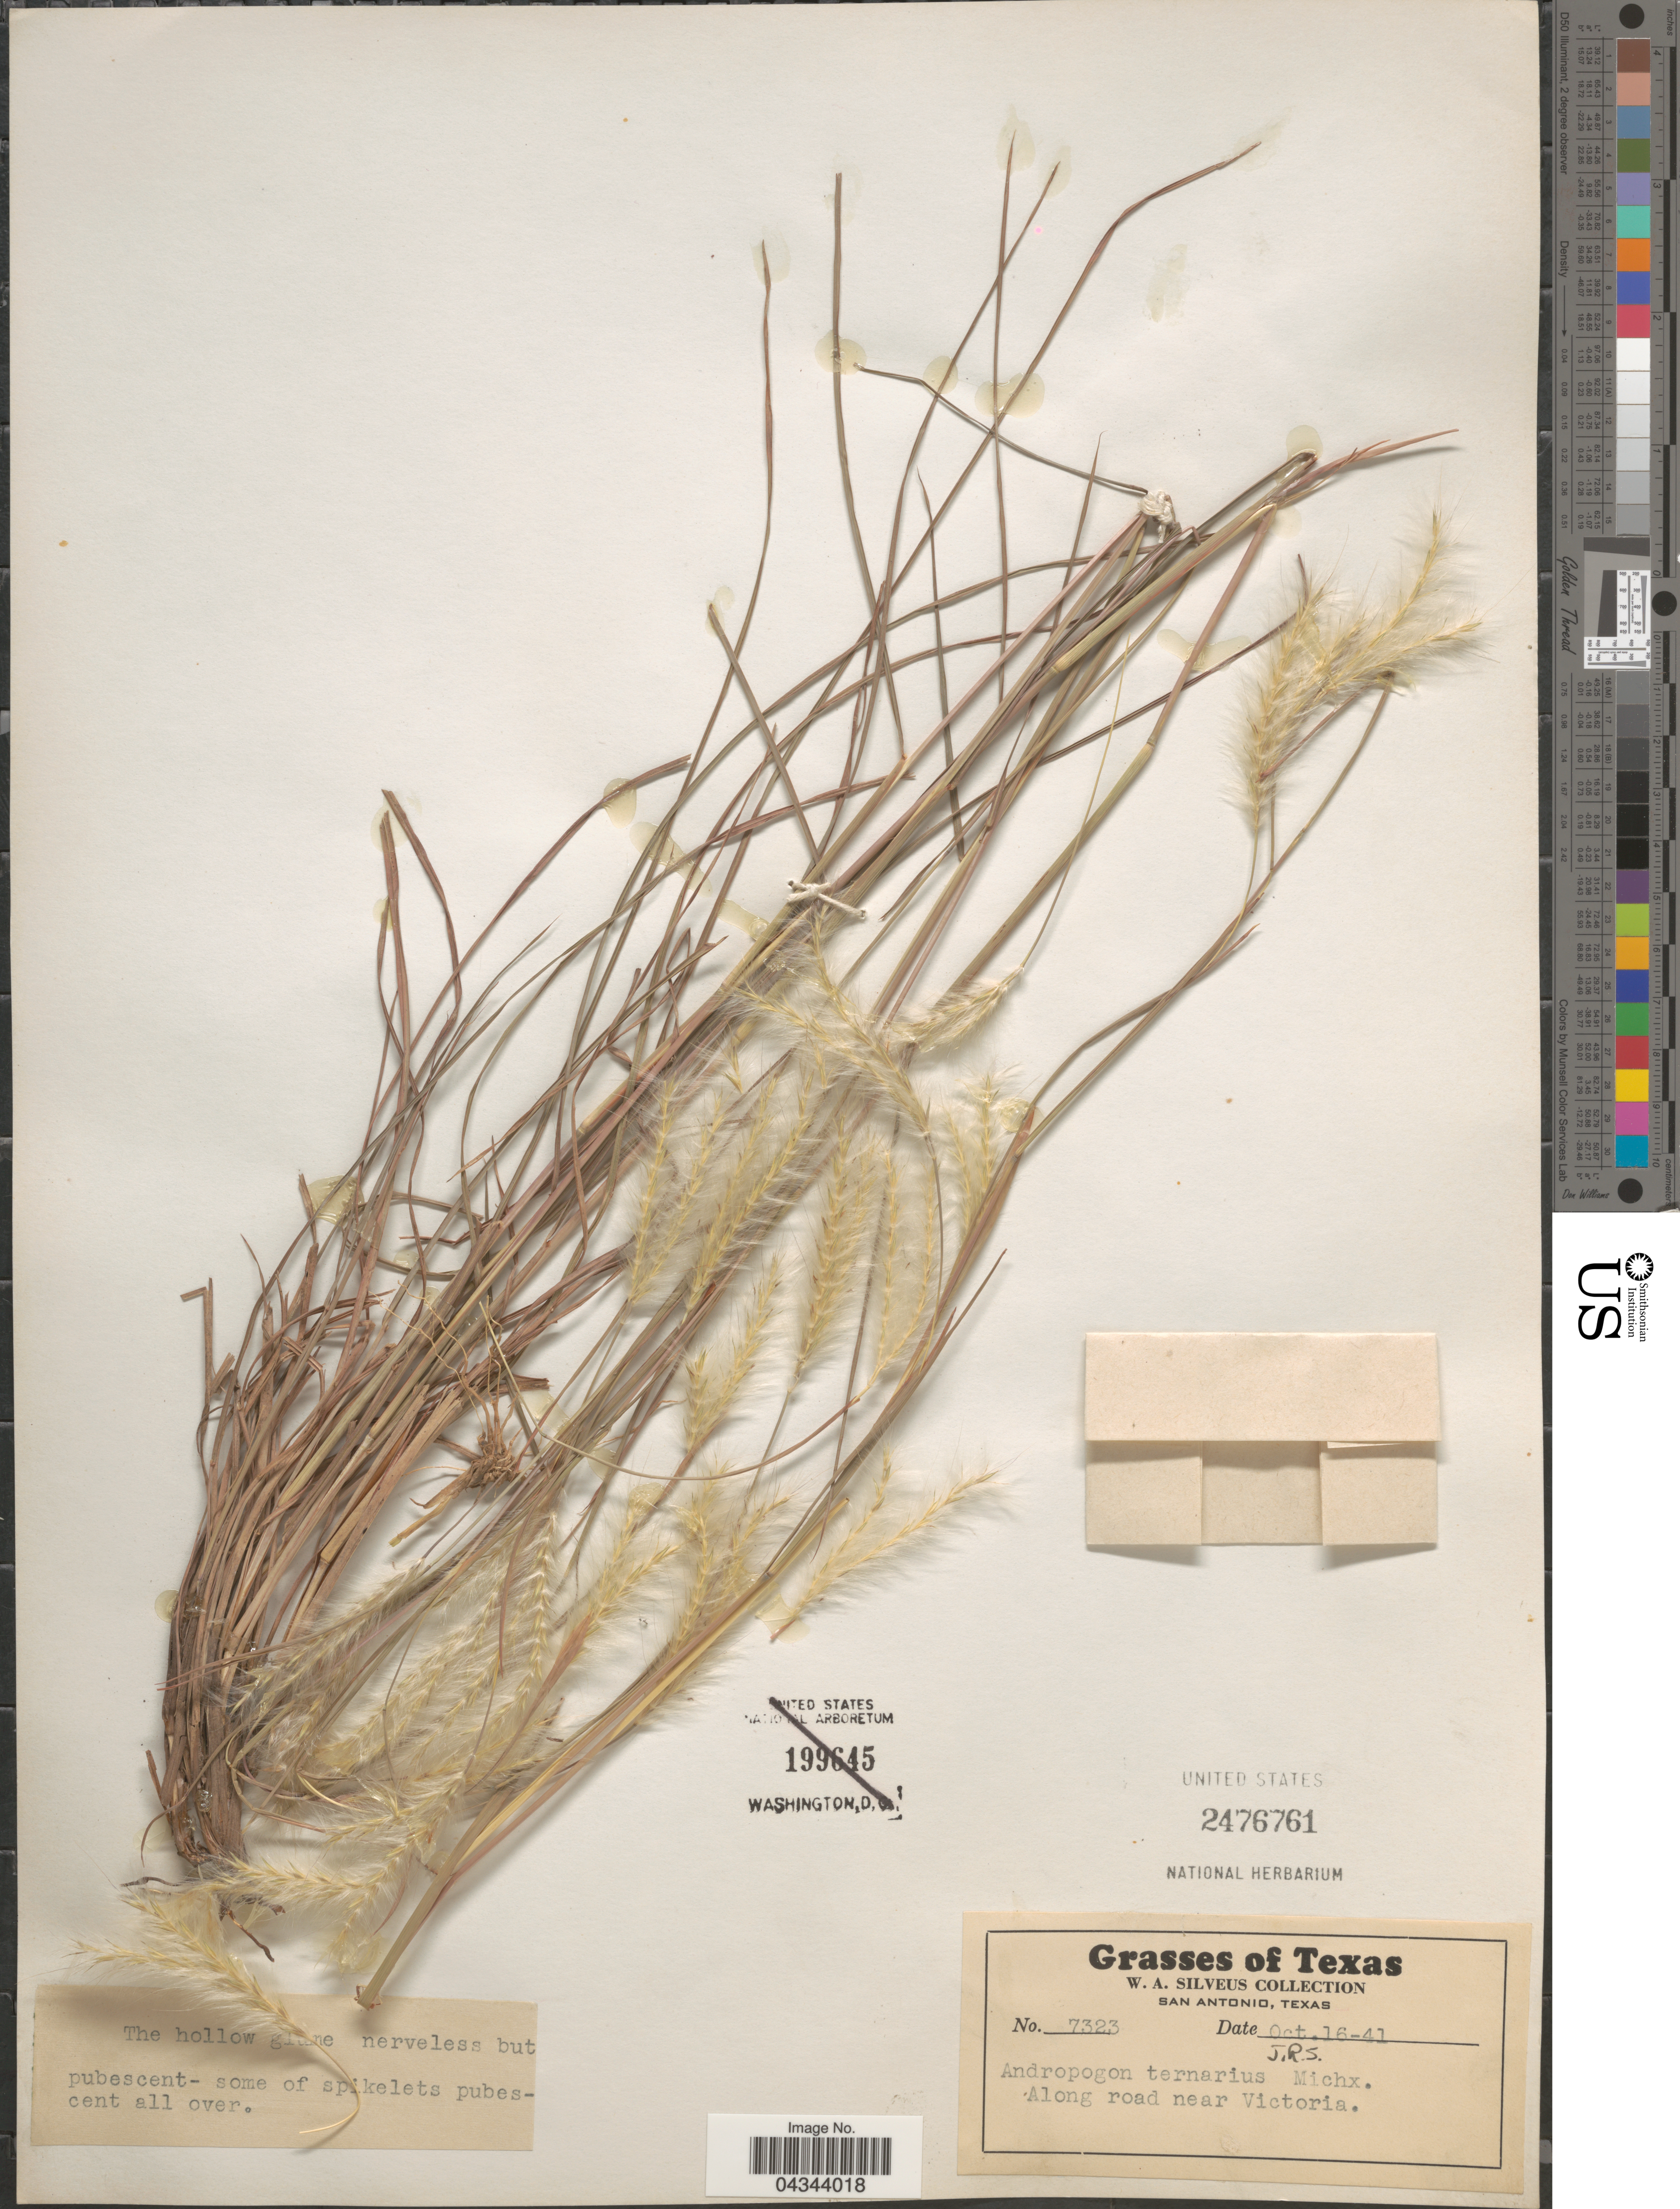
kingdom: Plantae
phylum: Tracheophyta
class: Liliopsida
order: Poales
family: Poaceae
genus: Andropogon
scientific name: Andropogon ternarius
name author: Michx.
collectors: W. Silveus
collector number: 7323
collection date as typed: Transcribed d/m/y: 16/10/41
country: United States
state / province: Texas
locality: Along road near Victoria.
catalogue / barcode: US 2476761